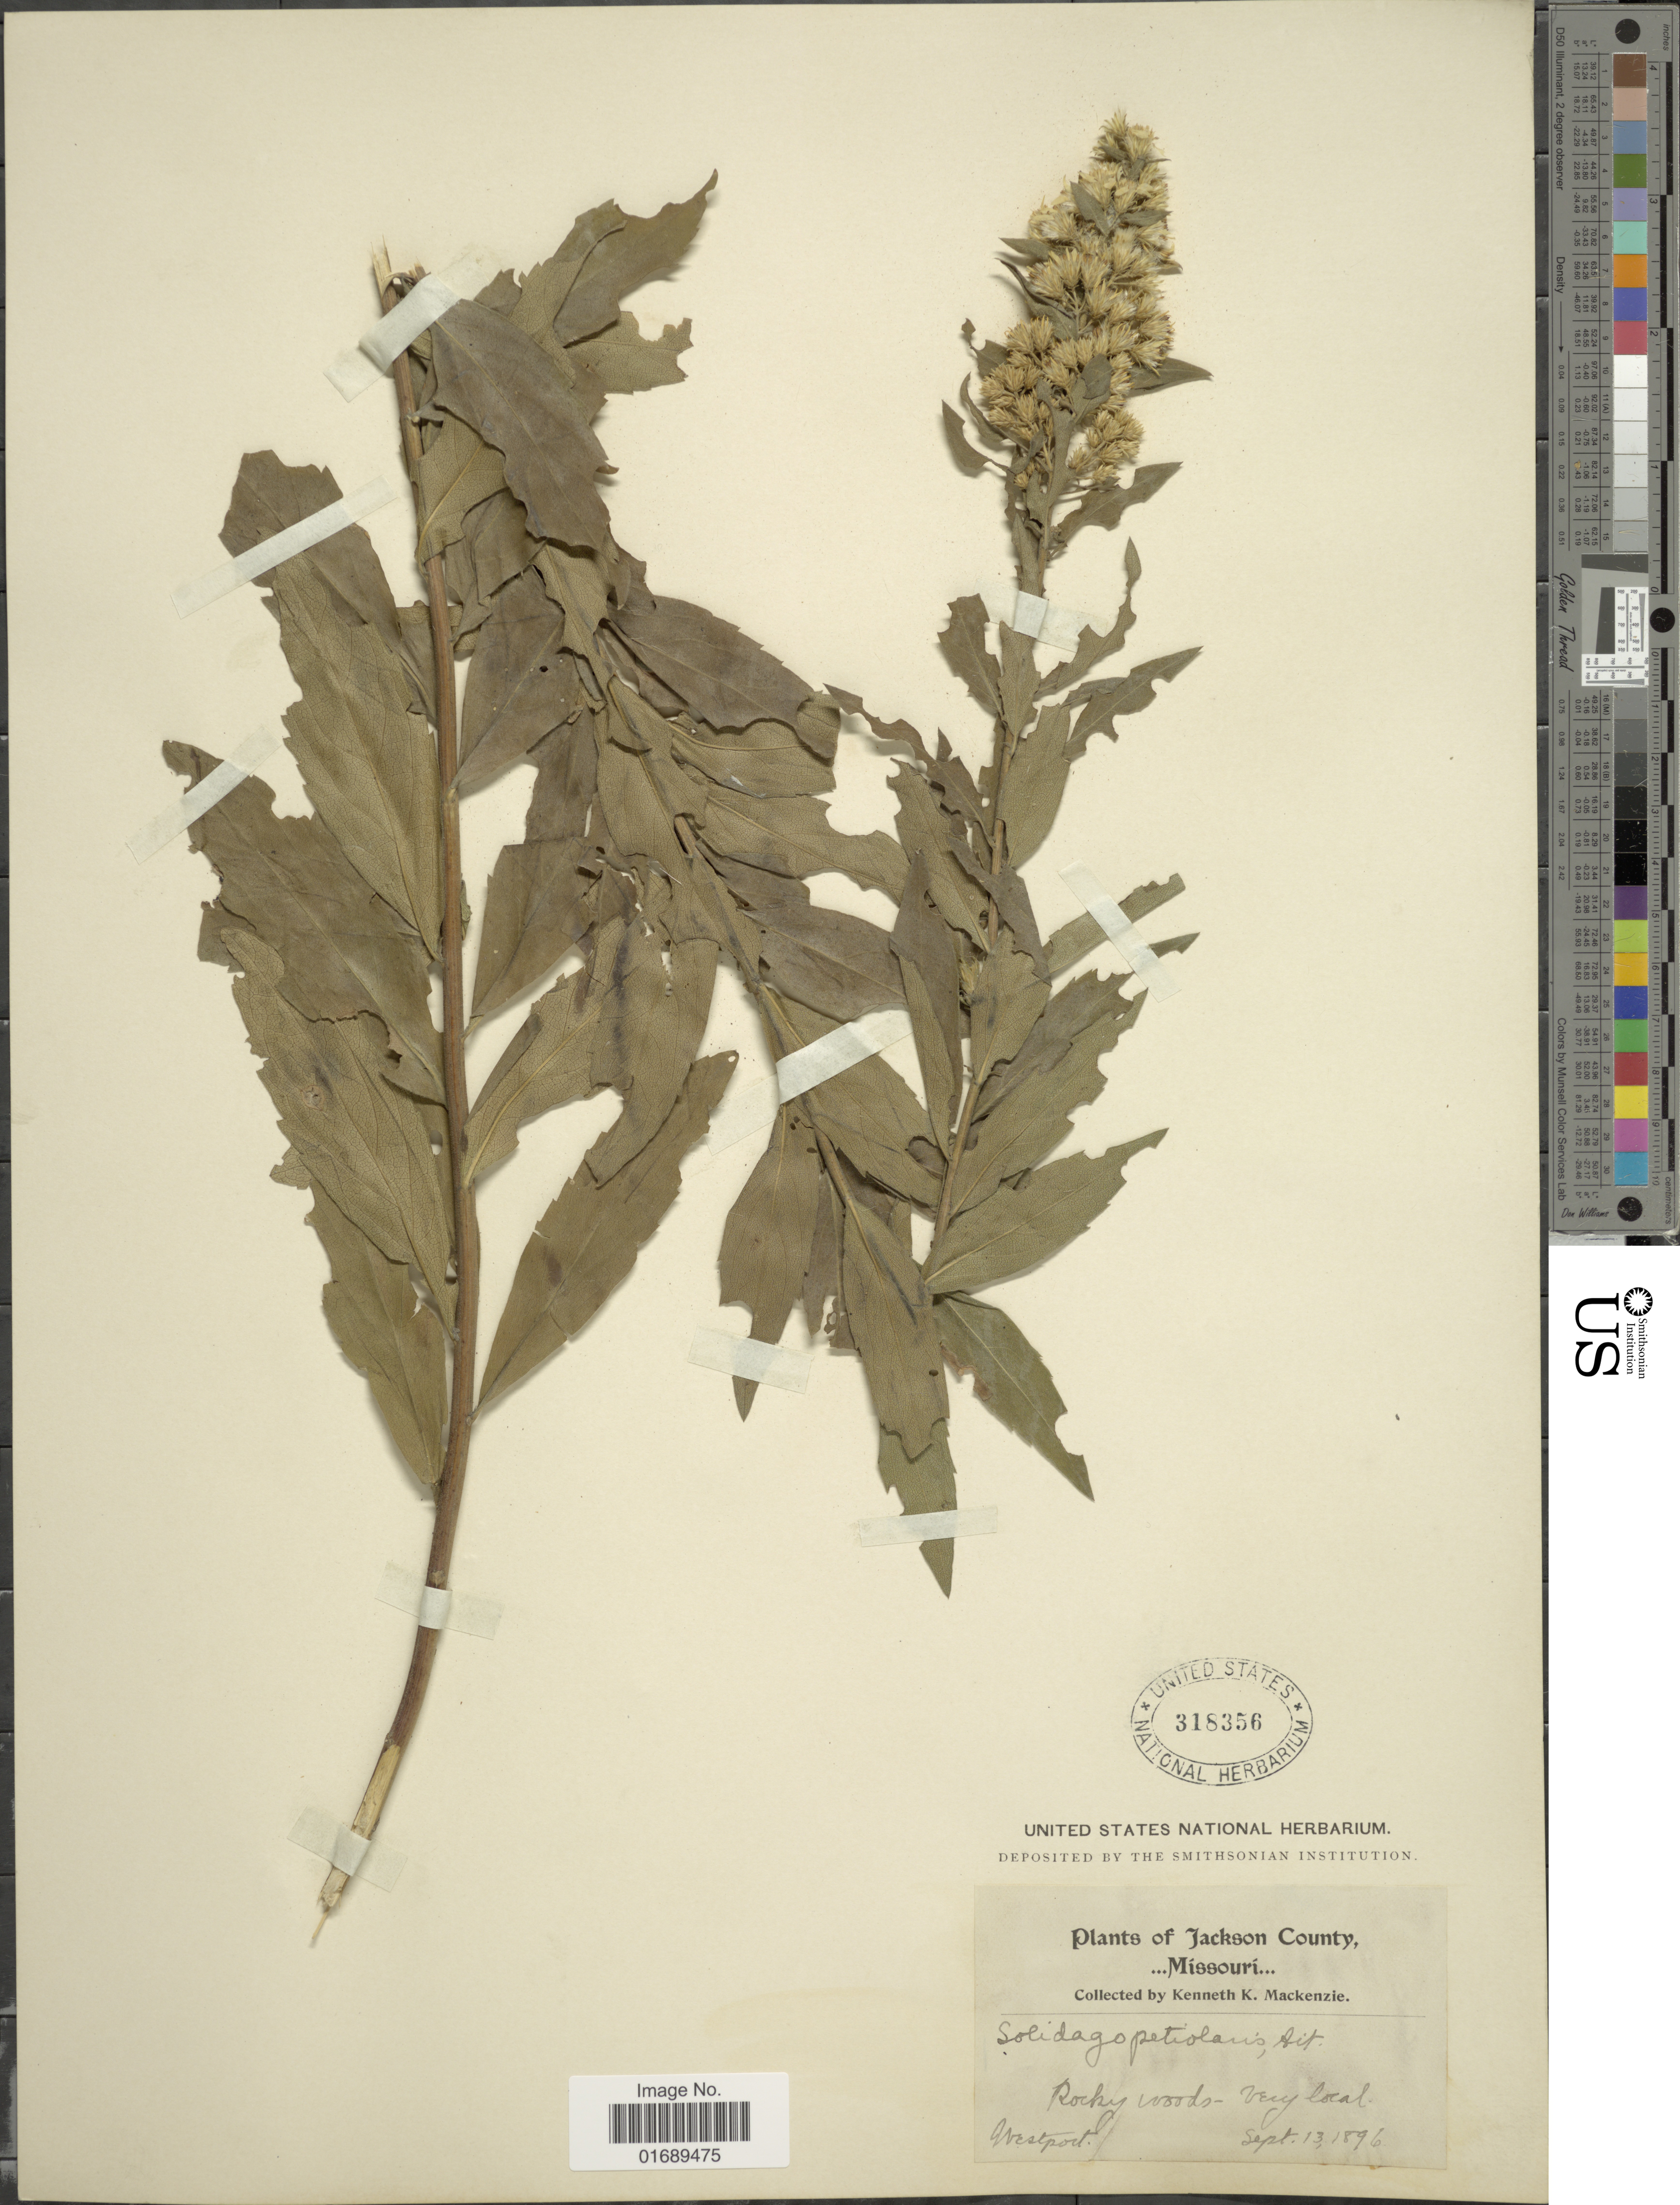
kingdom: Plantae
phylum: Tracheophyta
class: Magnoliopsida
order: Asterales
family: Asteraceae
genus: Solidago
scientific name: Solidago petiolaris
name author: Aiton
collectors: K. K. Mackenzie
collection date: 1896-09-13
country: United States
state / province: Missouri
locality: Jackson County, Rocky woods - very local, Westport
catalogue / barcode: US 318356